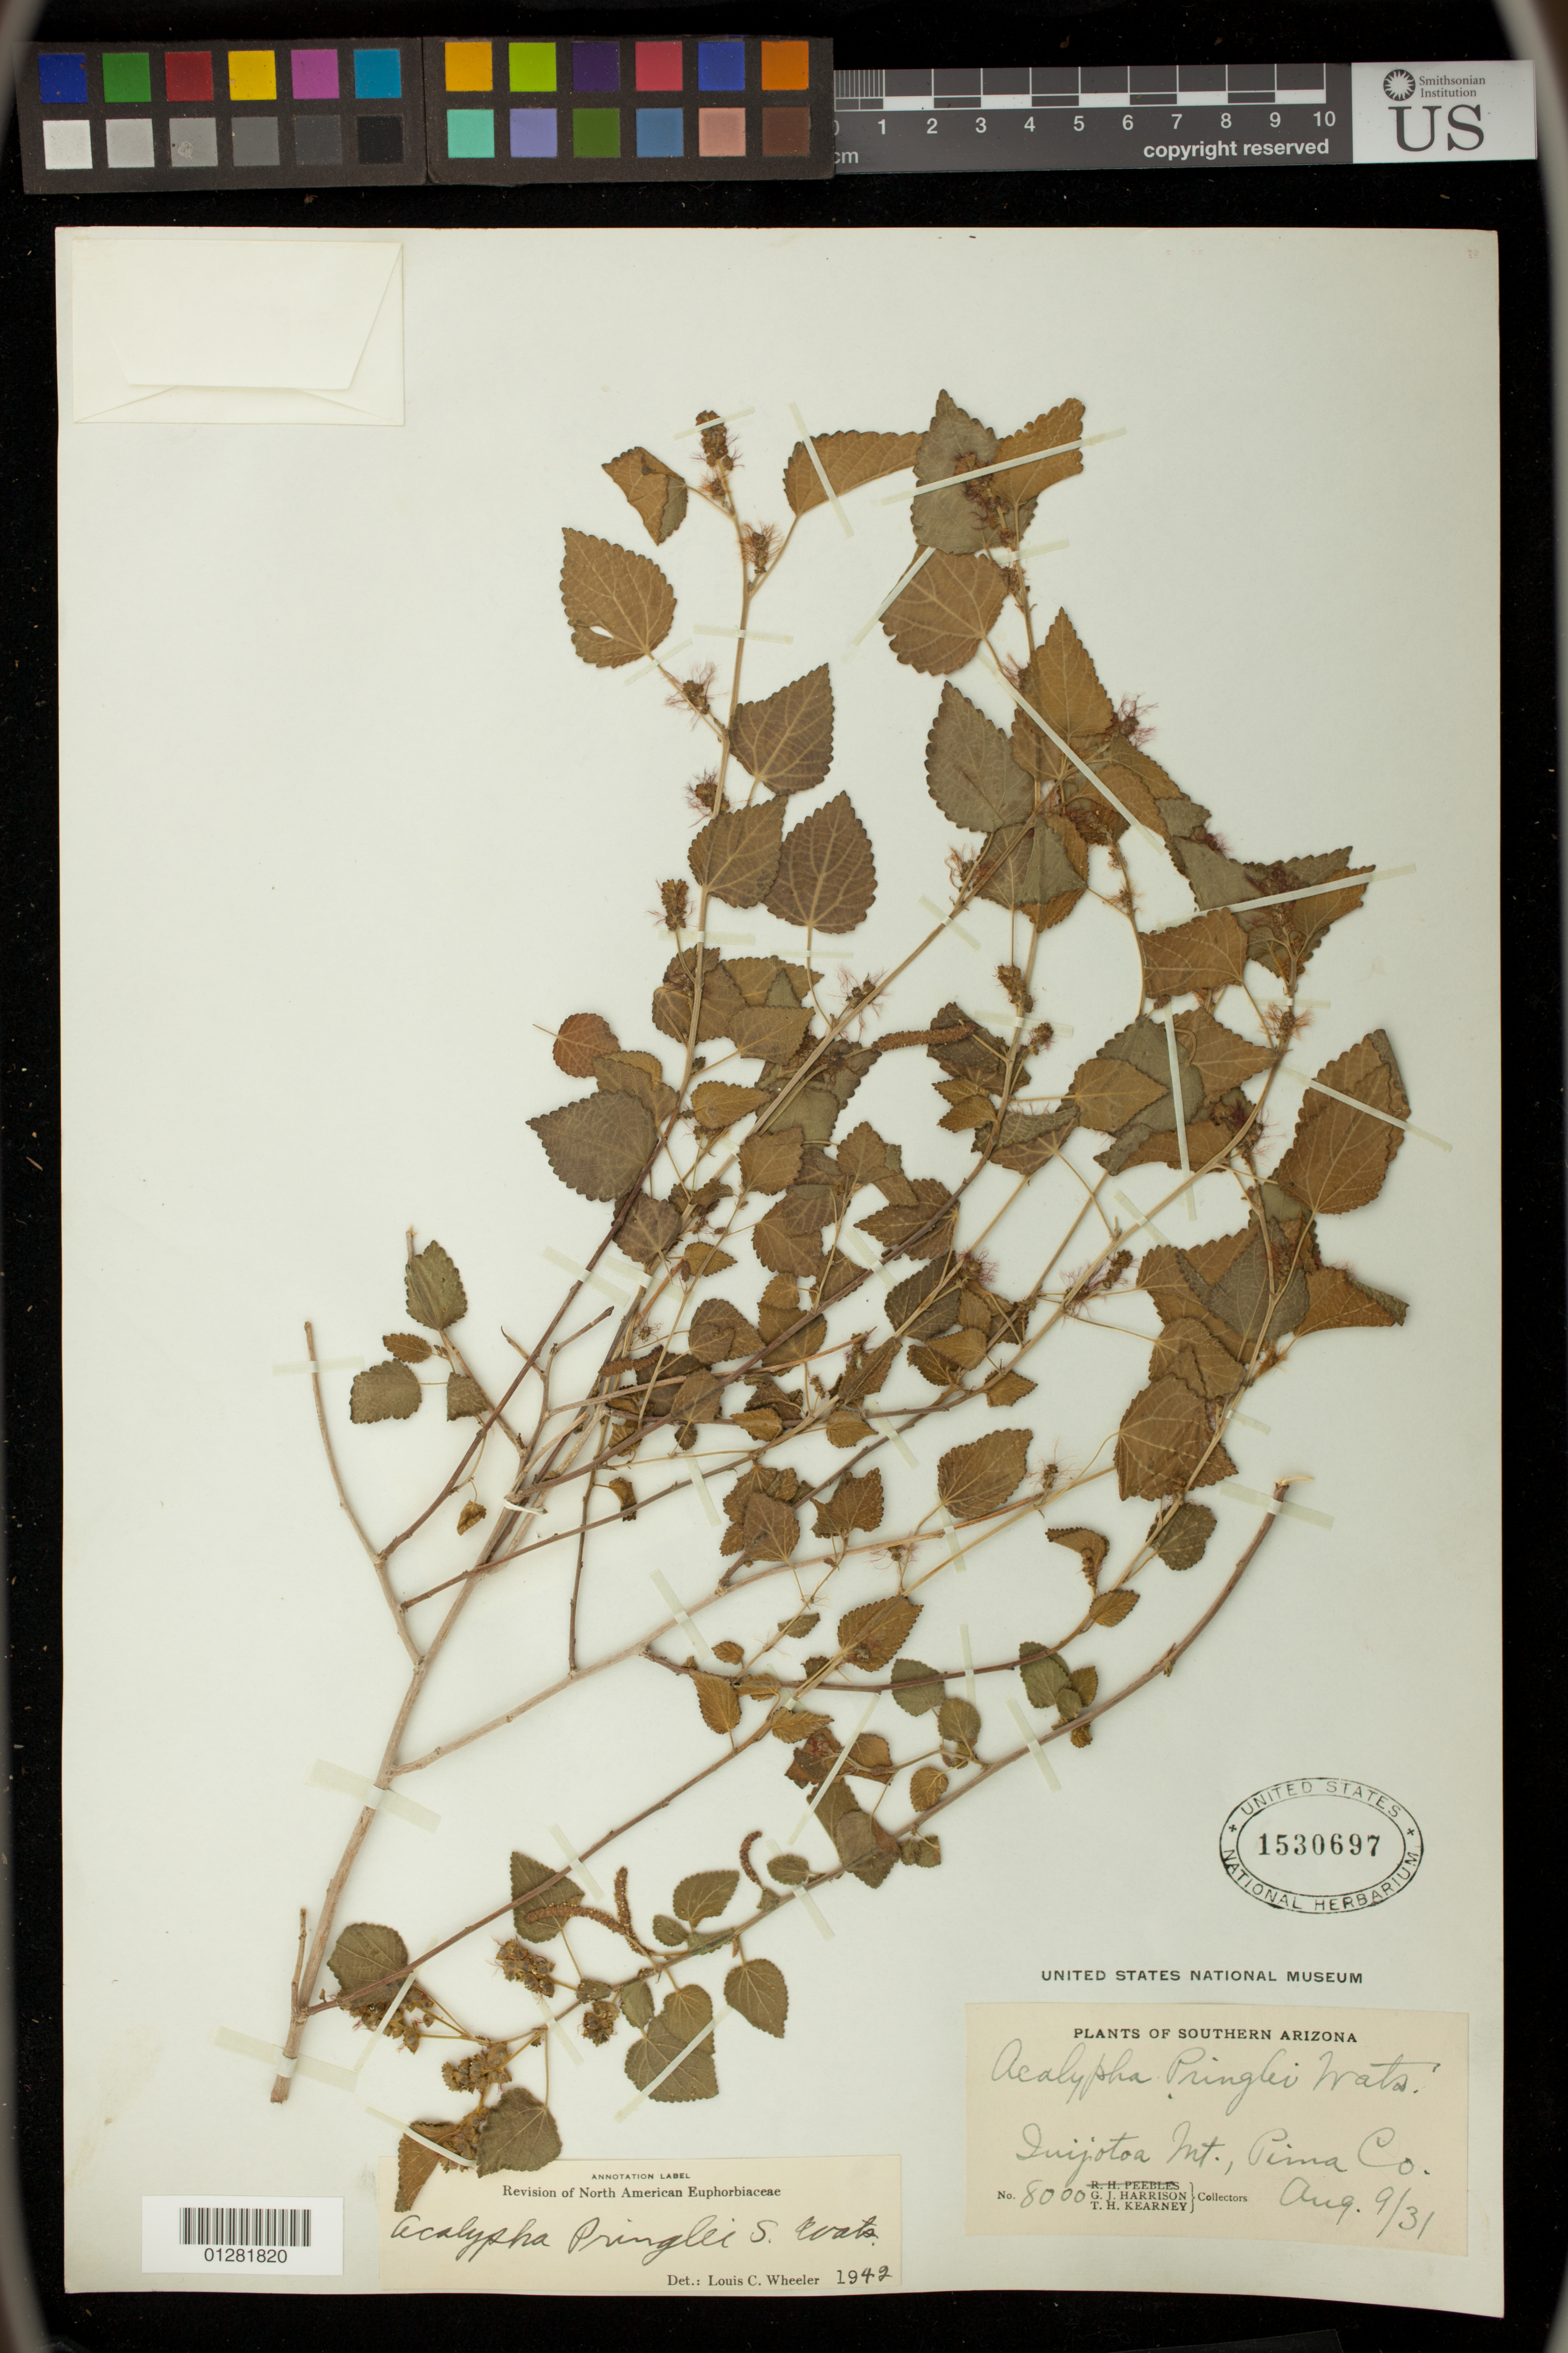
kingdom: Plantae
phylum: Tracheophyta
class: Magnoliopsida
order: Malpighiales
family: Euphorbiaceae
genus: Acalypha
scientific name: Acalypha pringlei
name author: S. Watson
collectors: G. J. Harrison & T. H. Kearney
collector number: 8000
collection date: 1931-08-09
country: United States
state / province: Arizona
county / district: Pima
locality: Quijotoa Mt.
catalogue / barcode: US 1530697